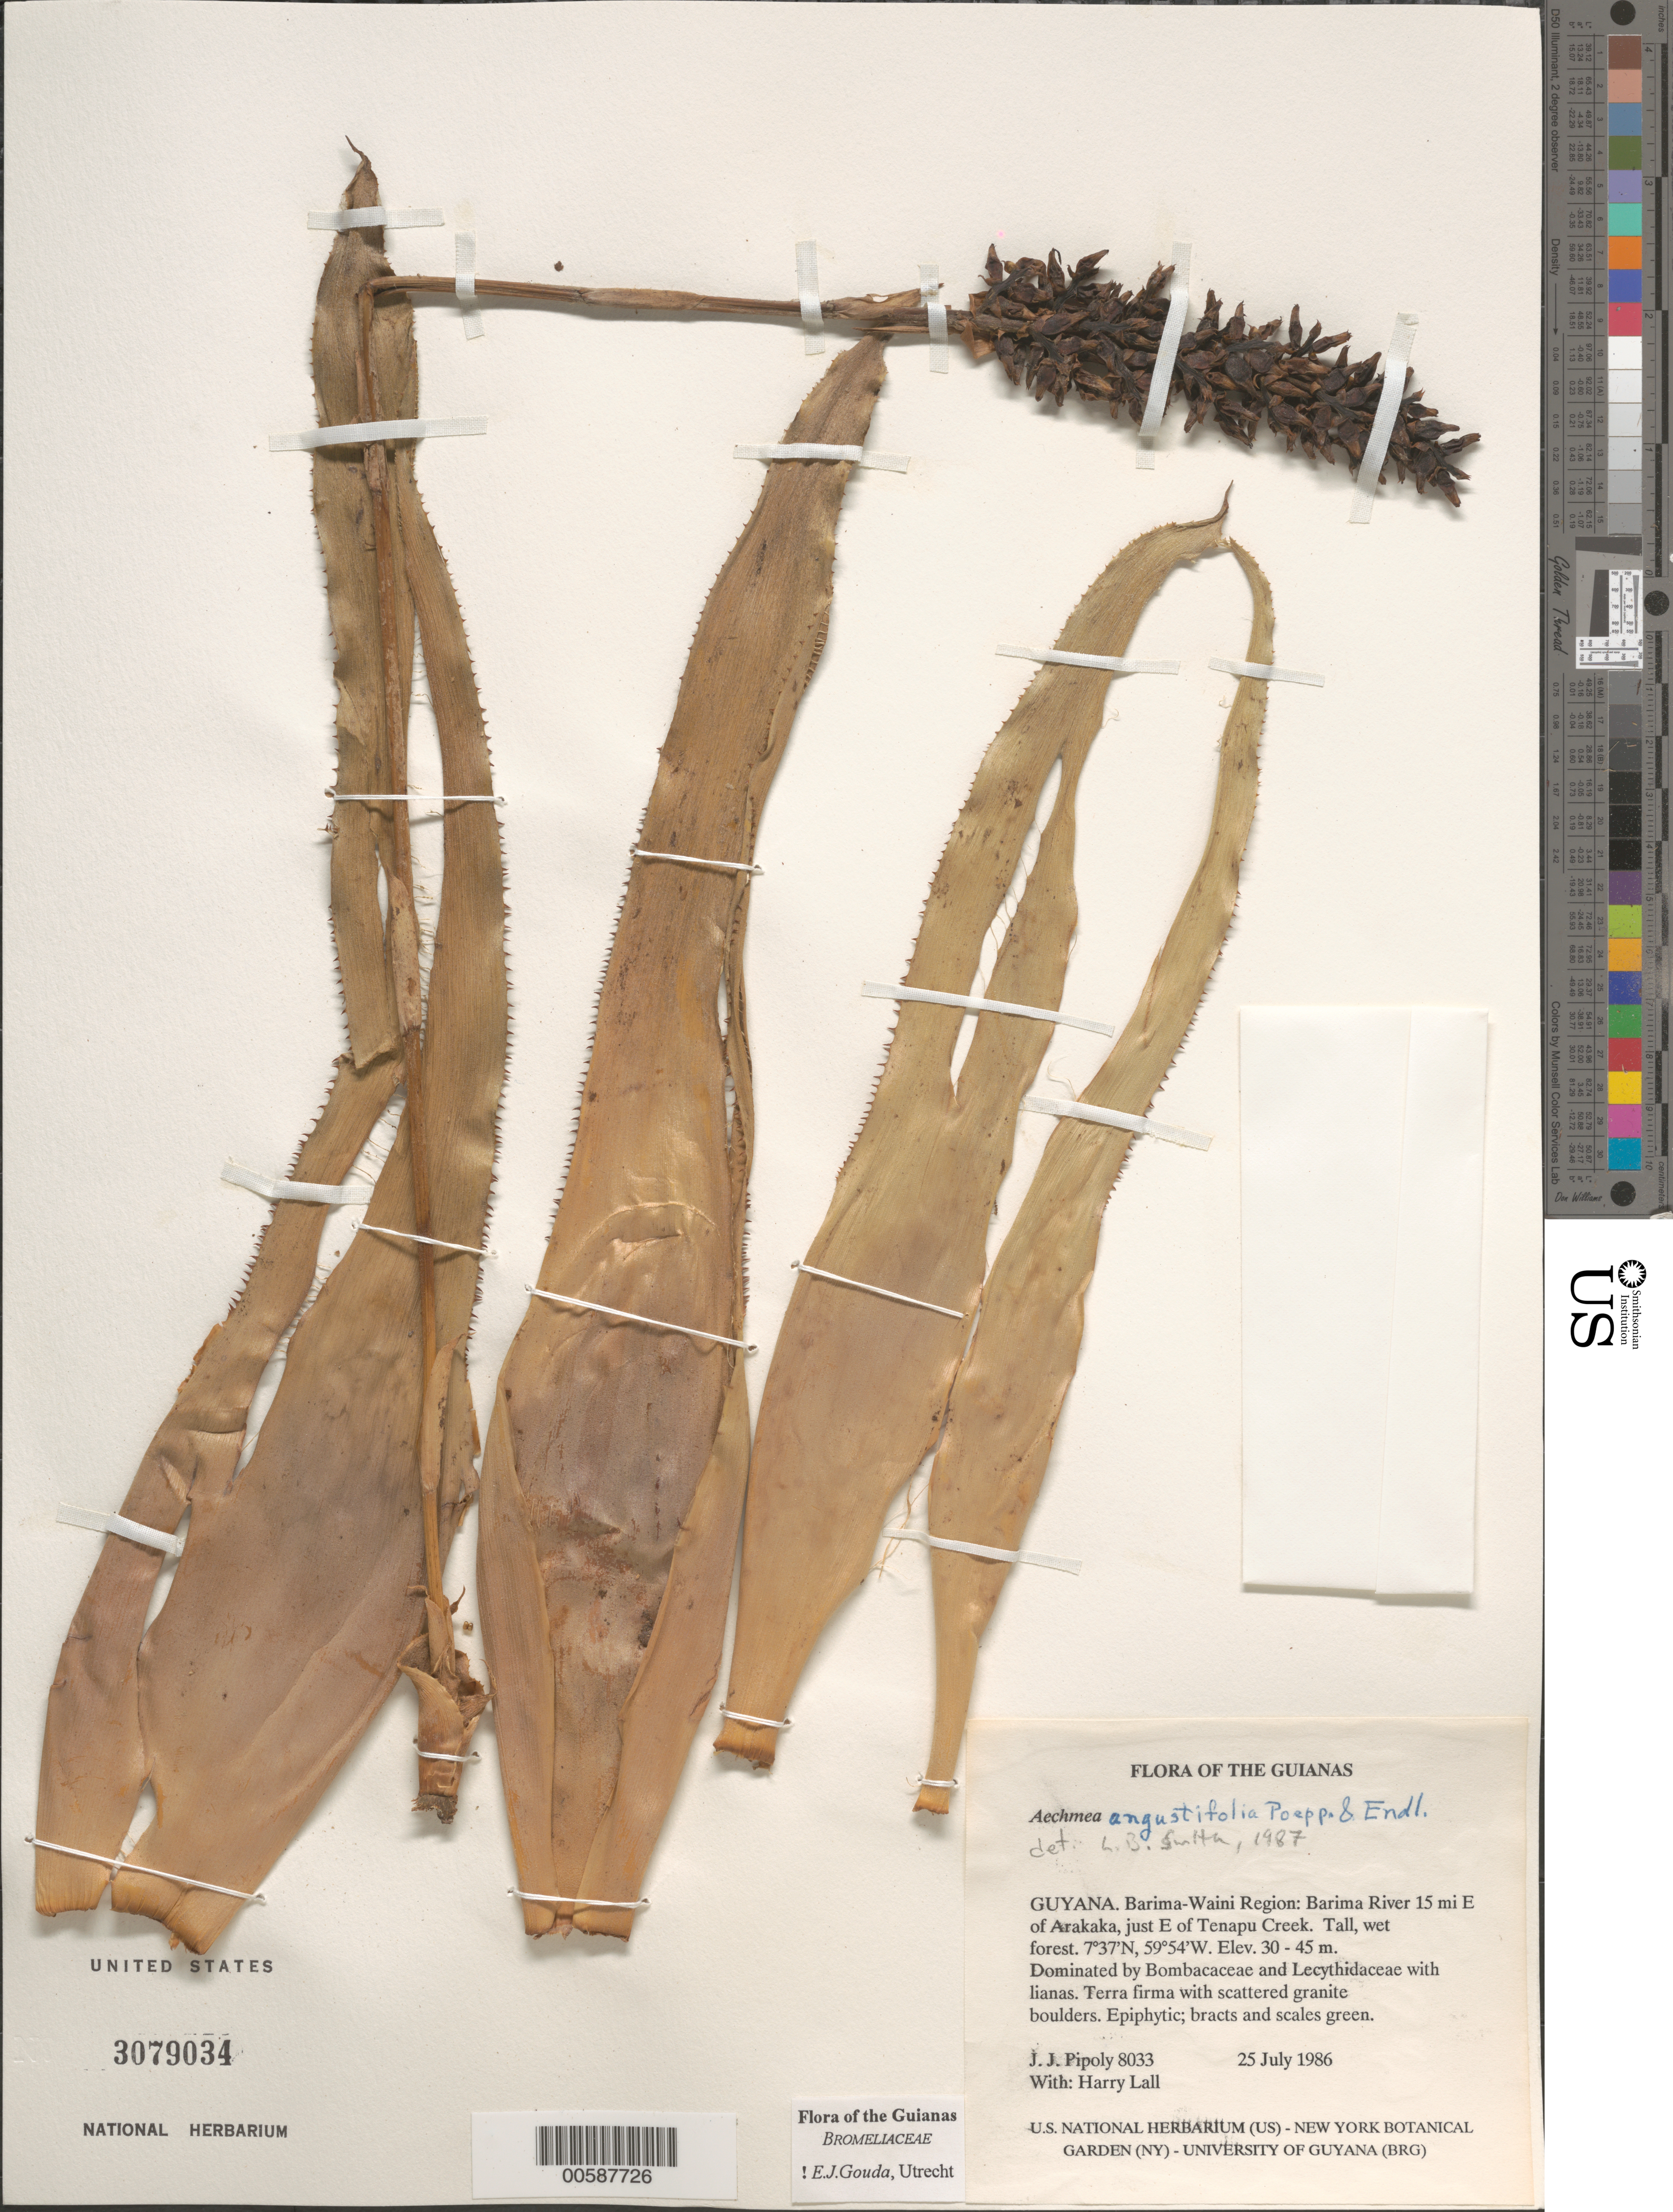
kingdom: Plantae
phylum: Tracheophyta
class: Liliopsida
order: Poales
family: Bromeliaceae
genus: Aechmea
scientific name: Aechmea angustifolia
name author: Poepp. & Endl.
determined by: Gouda, E. J.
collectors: J. J. Pipoly & H. Lall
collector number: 8033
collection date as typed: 25 July 1986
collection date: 1986-07-25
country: Guyana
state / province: Barima-Waini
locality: Barima River 15 mi E of Arakaka, just E of Tenapu Creek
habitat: Tall, wet forest dominated by Bombacaceae and Lecythidaceae with lianas. Terra firma with scattered granite boulders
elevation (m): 30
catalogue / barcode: US 3079034